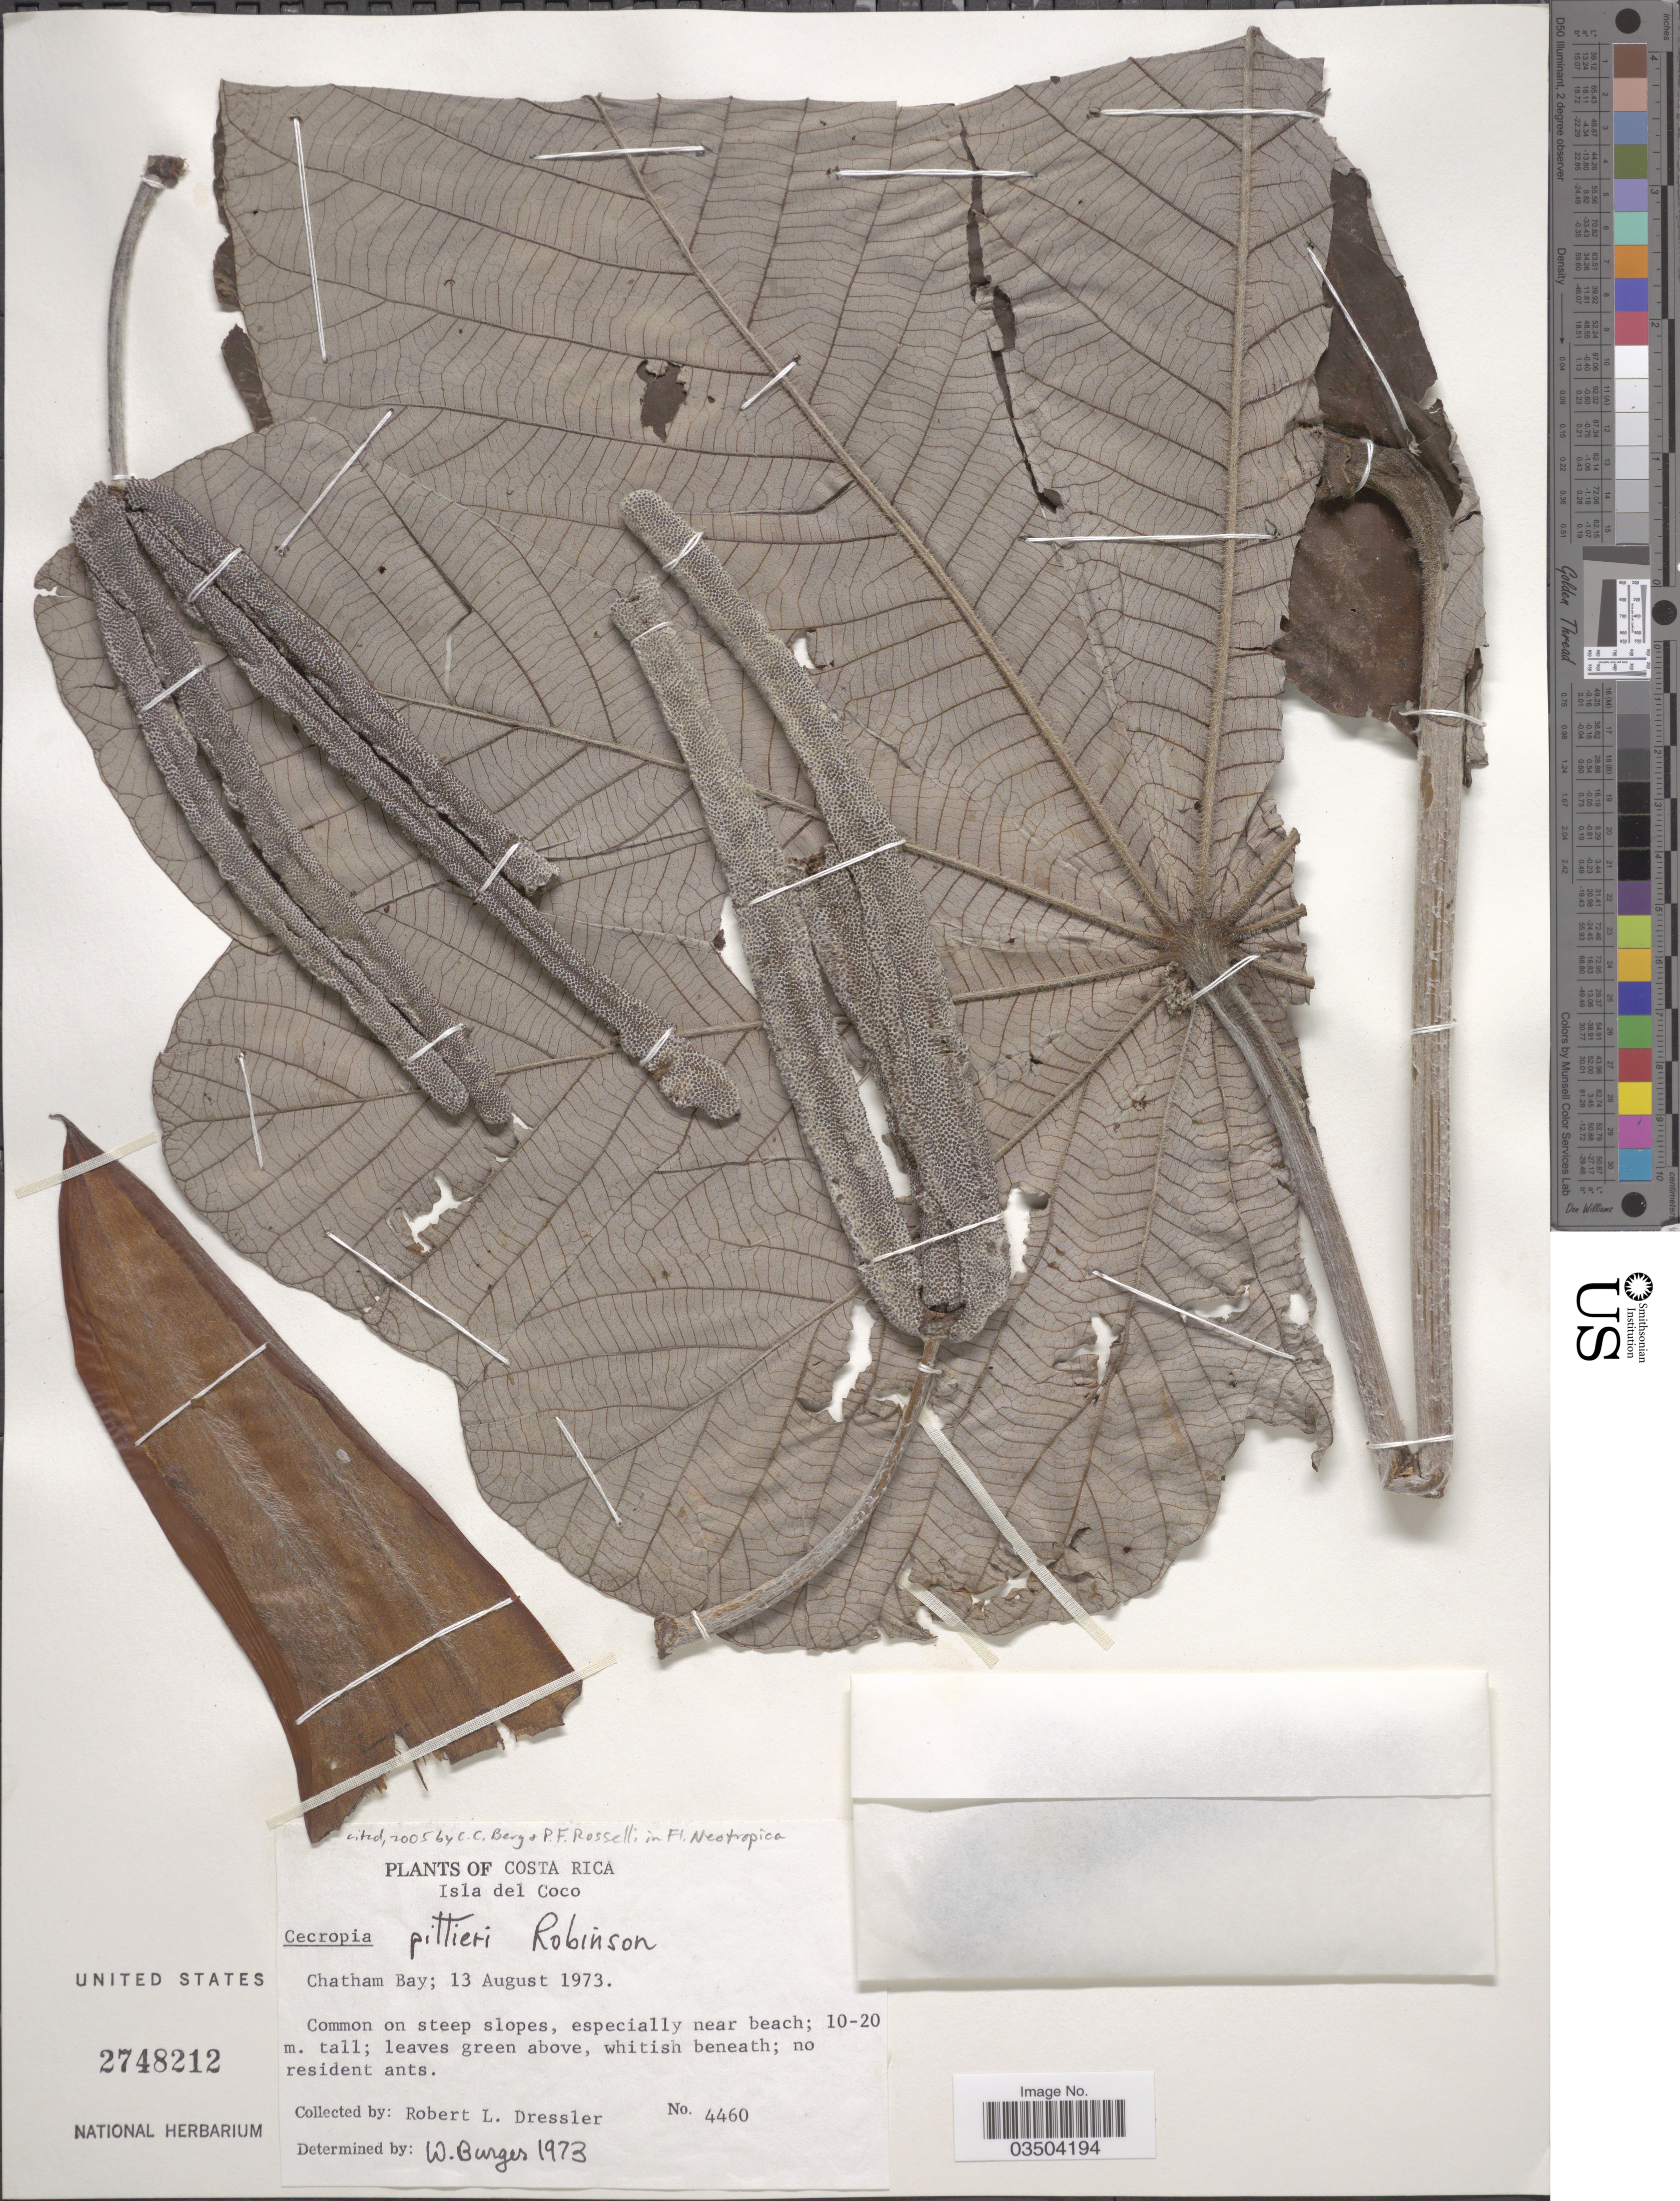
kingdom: Plantae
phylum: Tracheophyta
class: Magnoliopsida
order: Rosales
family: Urticaceae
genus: Cecropia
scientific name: Cecropia pittieri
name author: B.L. Rob. ex A. Stewart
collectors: R. Dressler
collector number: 4460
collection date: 1973-08-13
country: Costa Rica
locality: Isla del Coco. Chatham bay.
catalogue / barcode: US 2748212